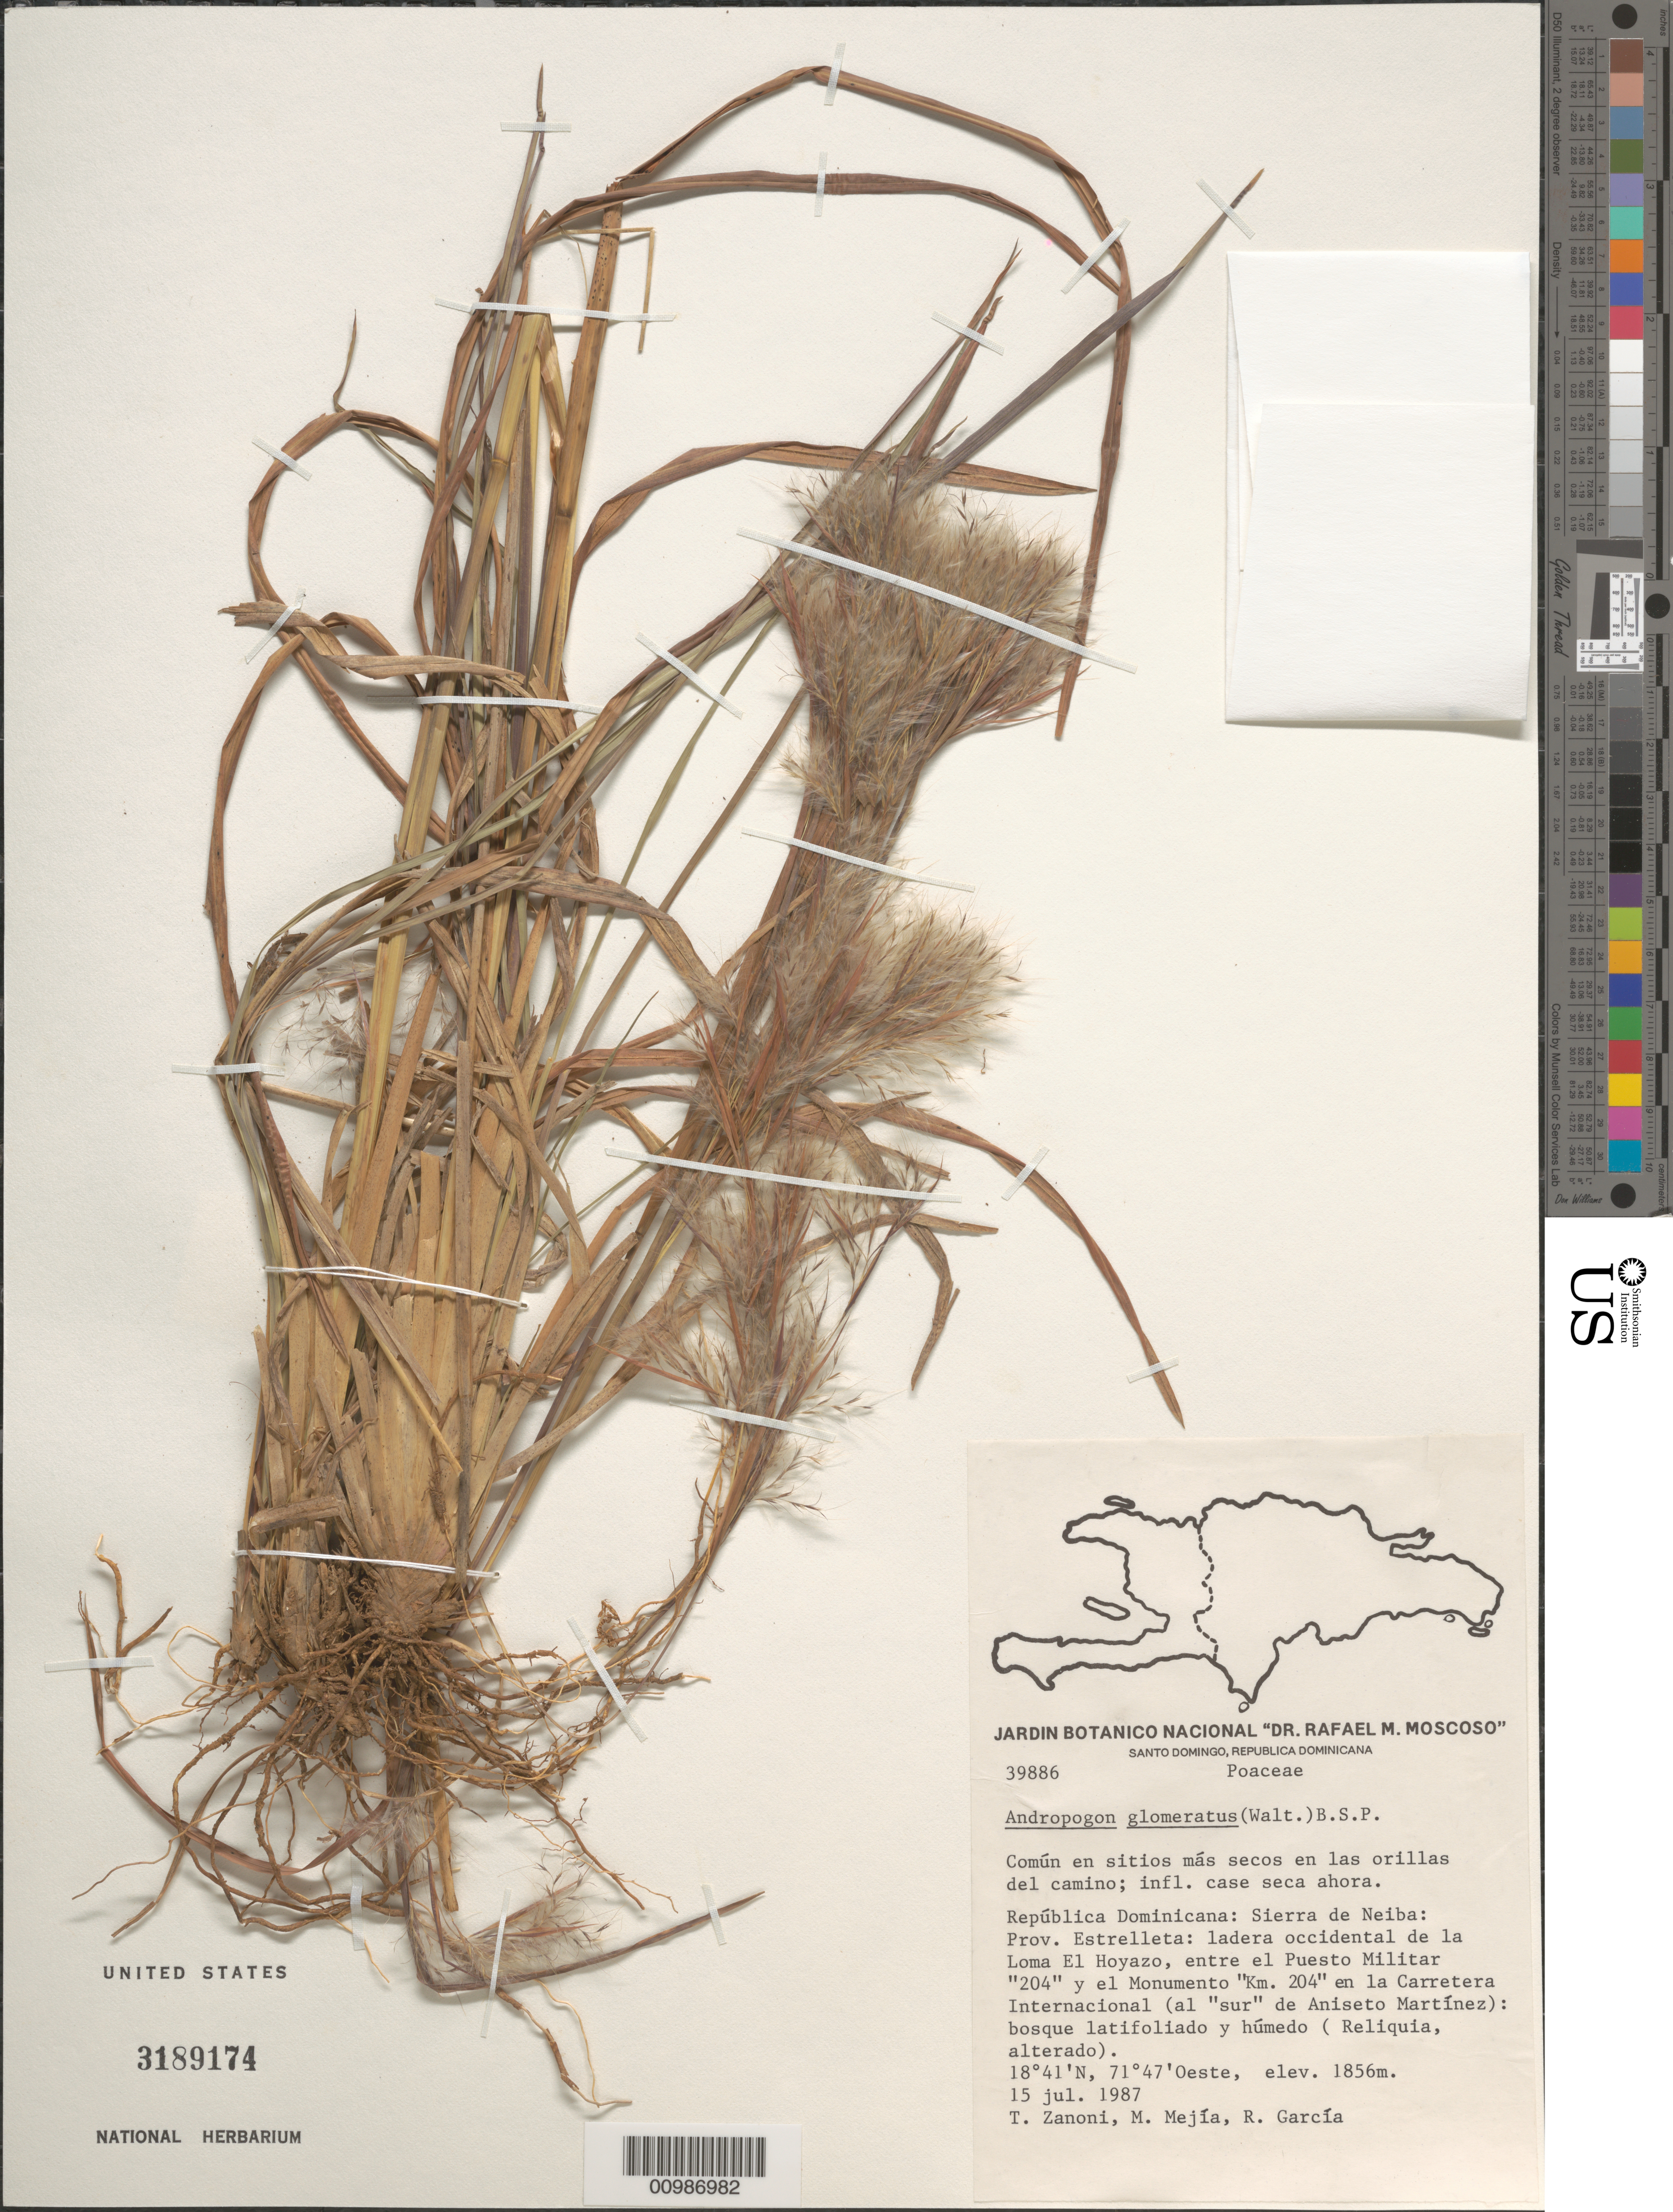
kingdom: Plantae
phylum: Tracheophyta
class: Liliopsida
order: Poales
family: Poaceae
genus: Andropogon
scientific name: Andropogon glomeratus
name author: (Walter) Britton, Stearns & Poggenb.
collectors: T. A. Zanoni, M. Mejia & R. G. García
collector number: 39886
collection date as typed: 15 Jul 1987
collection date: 1987-07-15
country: Dominican Republic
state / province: Elías Piña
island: Hispaniola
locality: Sierra de Neiba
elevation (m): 1856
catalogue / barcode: US 3189174